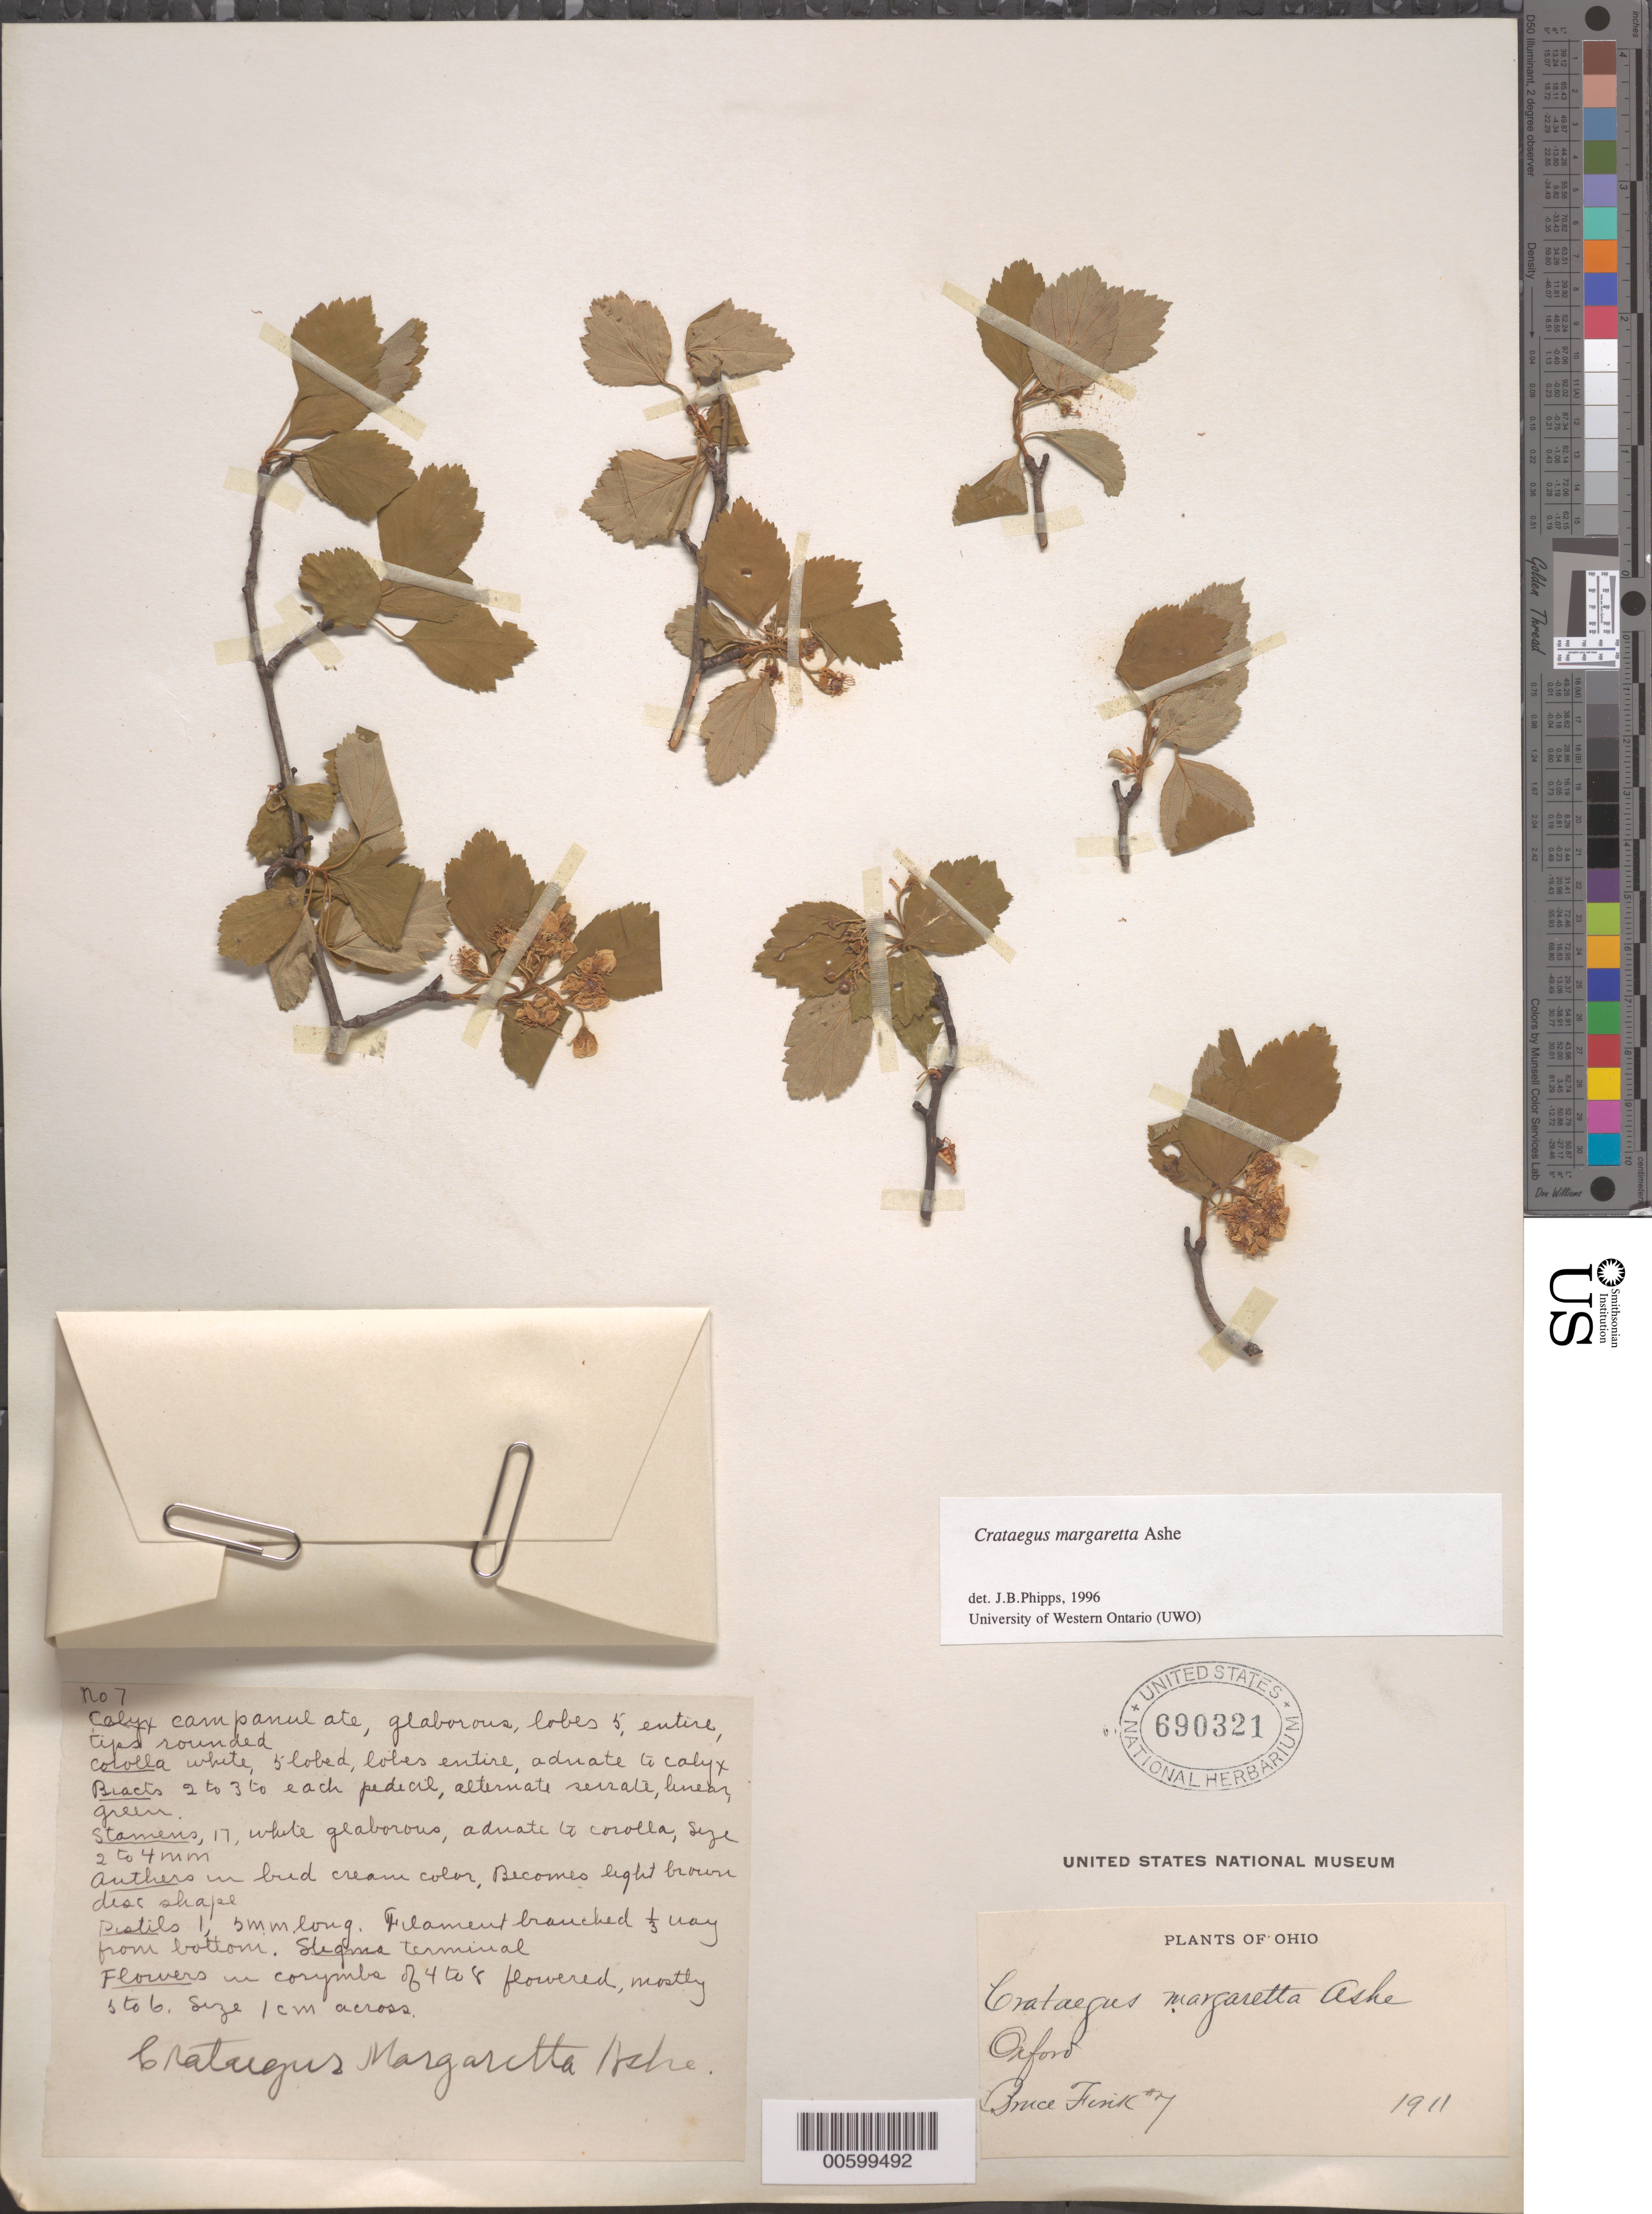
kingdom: Plantae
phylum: Tracheophyta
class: Magnoliopsida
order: Rosales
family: Rosaceae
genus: Crataegus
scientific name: Crataegus margarettae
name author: Ashe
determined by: Phipps, James B., (UWO), University of Western Ontario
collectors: B. Fink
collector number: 7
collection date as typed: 1911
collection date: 1911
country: United States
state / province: Ohio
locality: Oxford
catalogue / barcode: US 690321